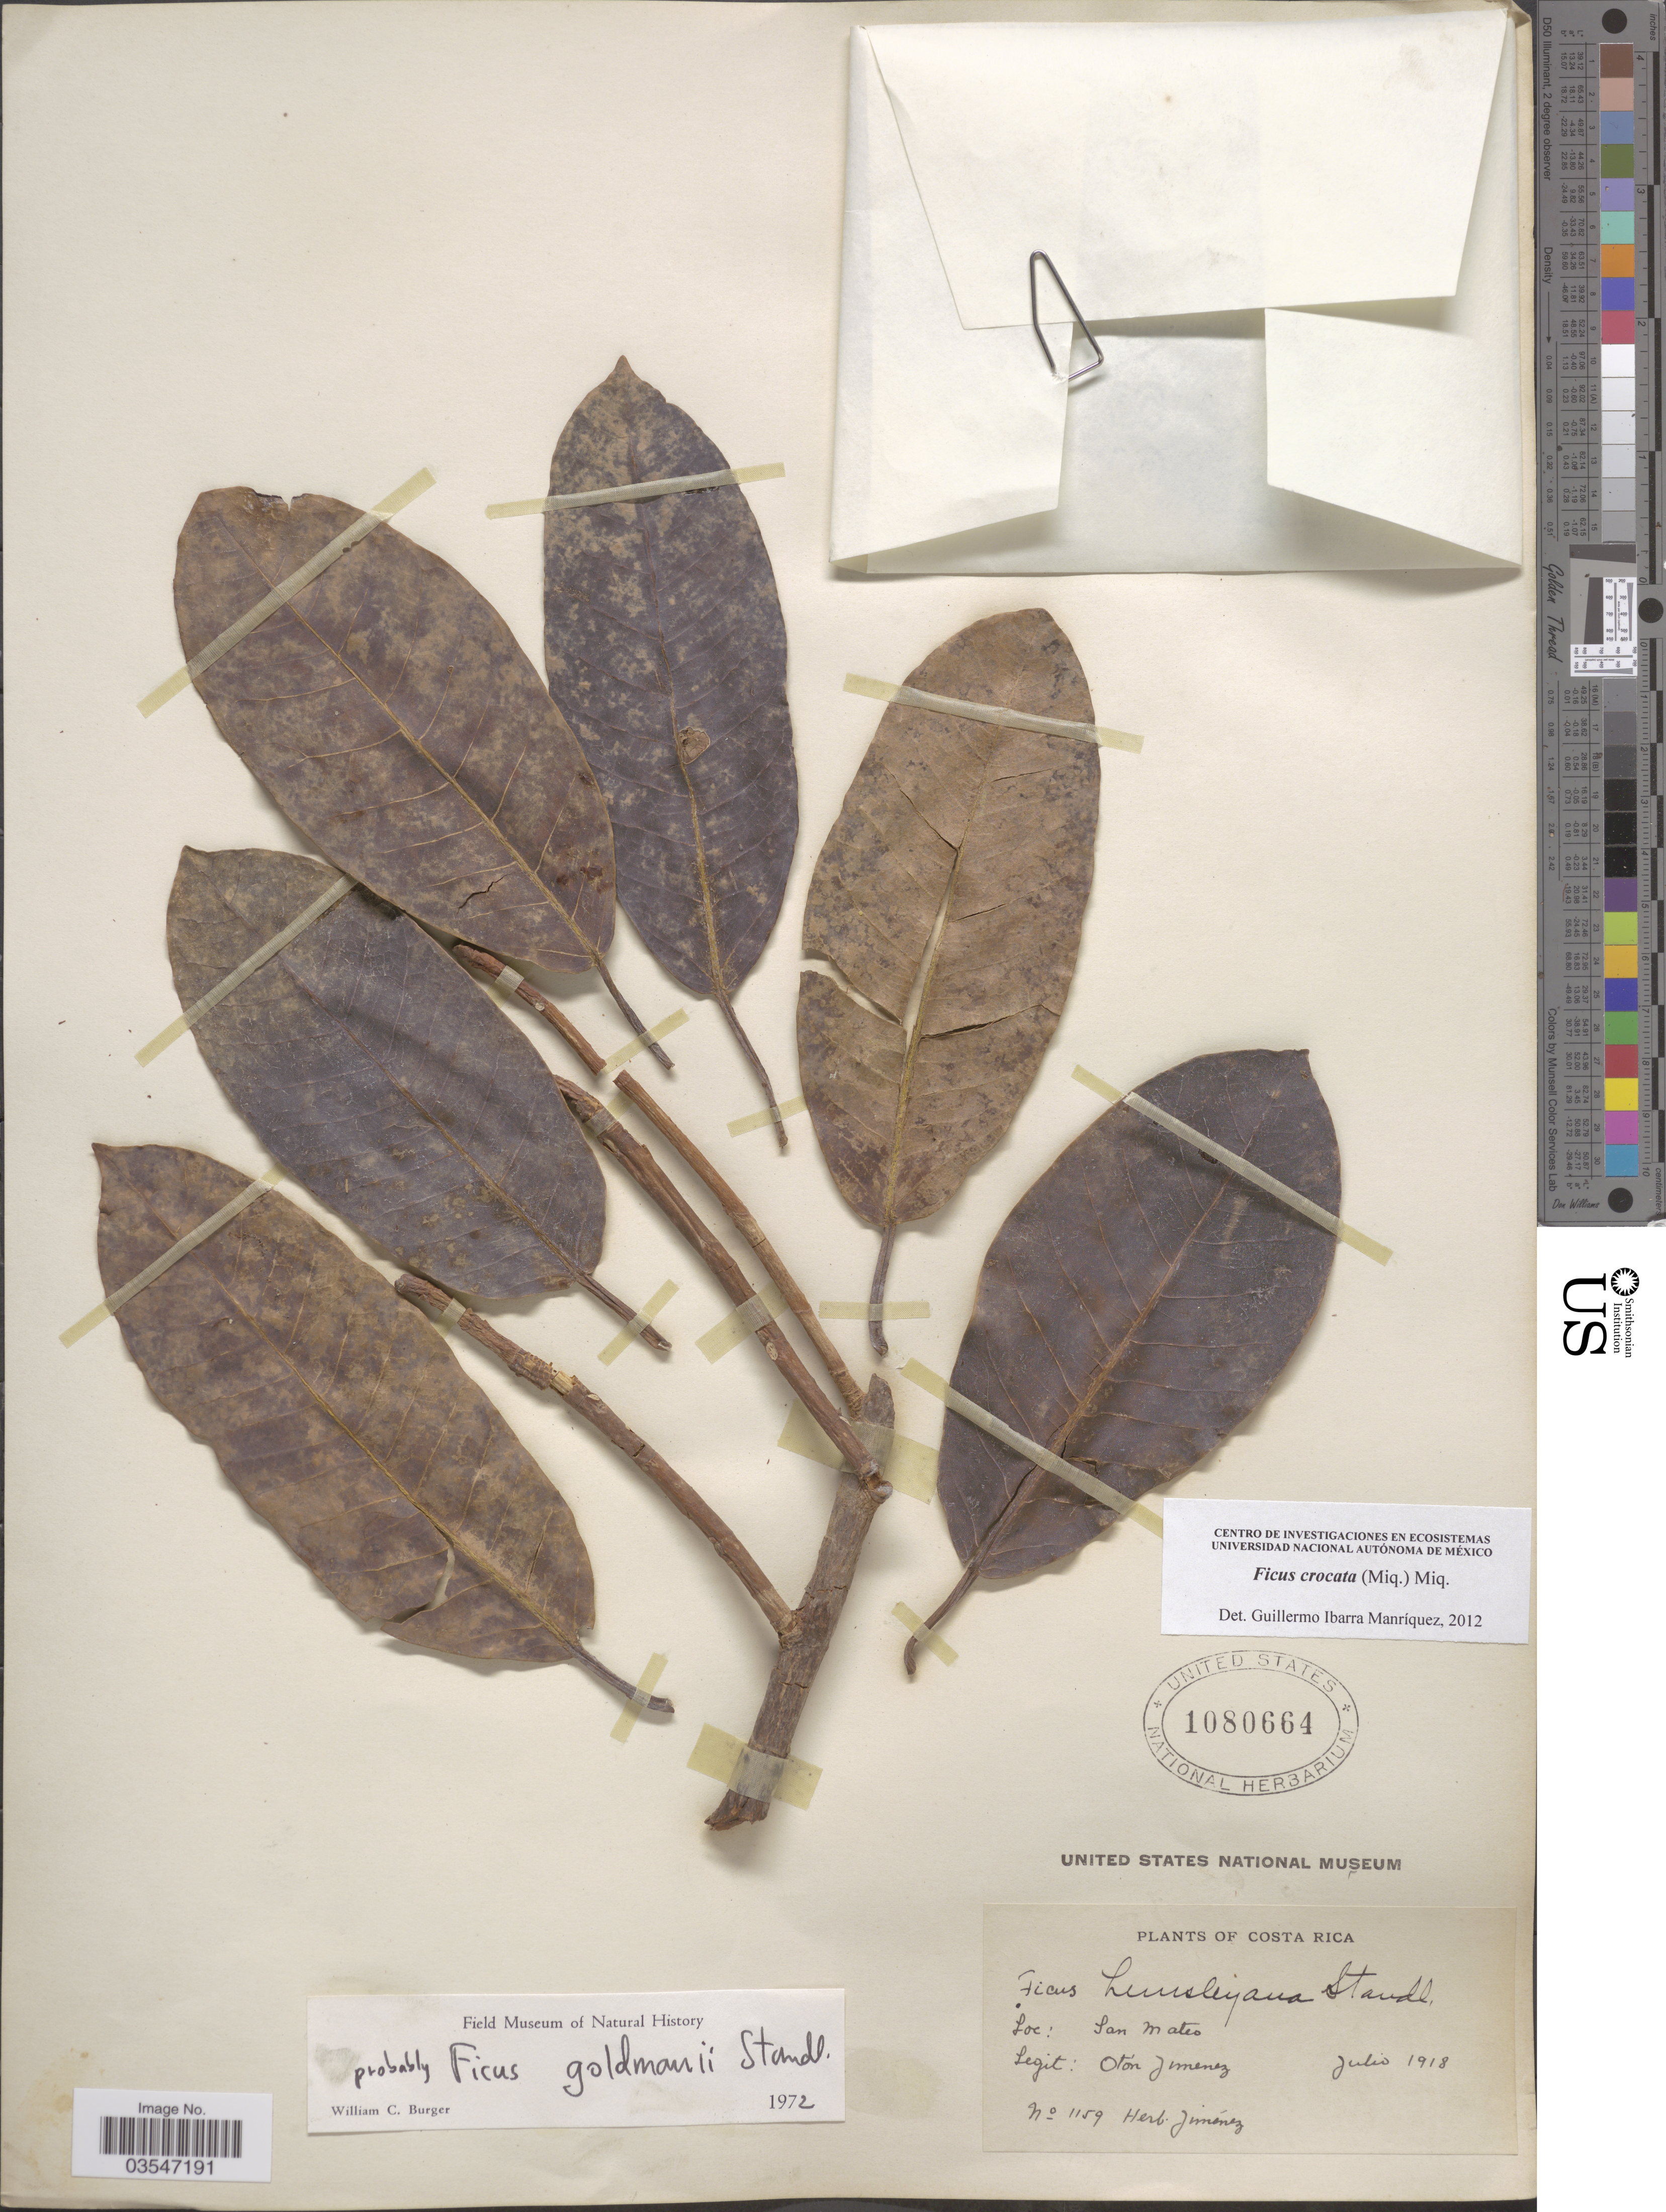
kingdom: Plantae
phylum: Tracheophyta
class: Magnoliopsida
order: Rosales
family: Moraceae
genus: Ficus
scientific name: Ficus crocata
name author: (Miq.) Miq.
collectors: O. Jimenez L.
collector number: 1159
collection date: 1918-07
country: Costa Rica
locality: San Mateo.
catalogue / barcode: US 1080664